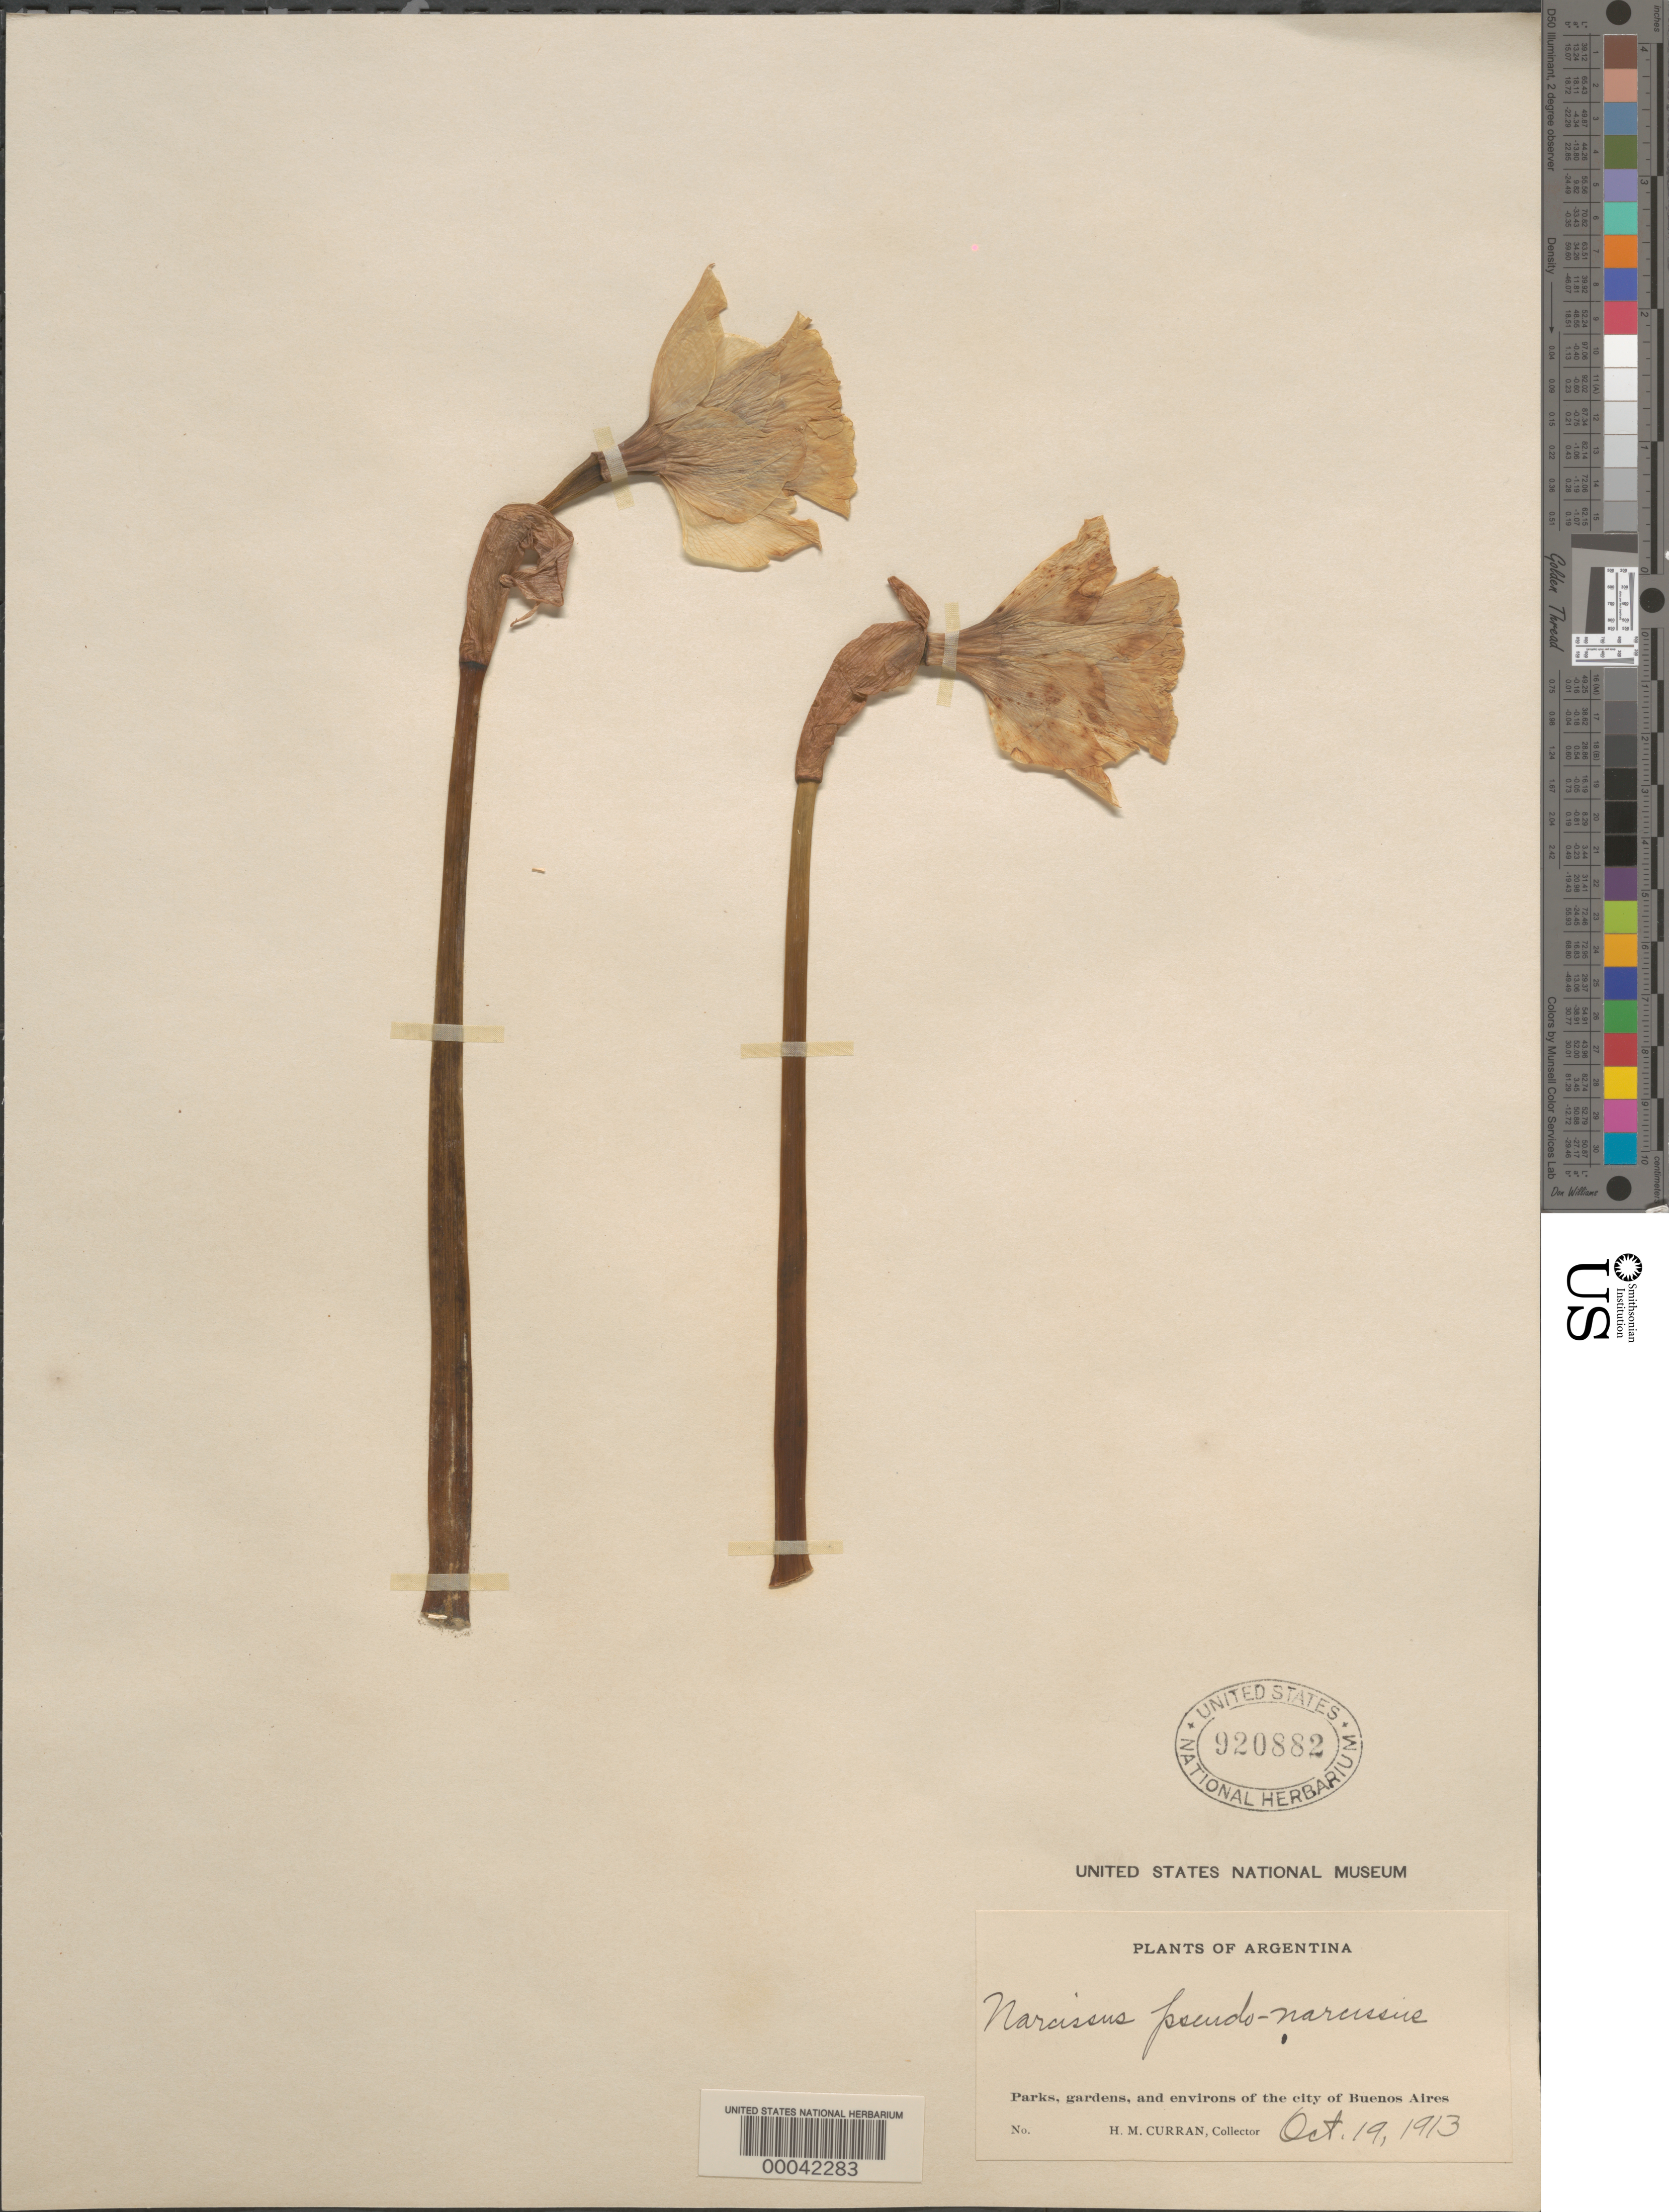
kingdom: Plantae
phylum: Tracheophyta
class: Liliopsida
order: Asparagales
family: Amaryllidaceae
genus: Narcissus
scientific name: Narcissus pseudonarcissus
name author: L.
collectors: H. M. Curran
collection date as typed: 19 Oct 1913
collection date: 1913-10-19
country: Argentina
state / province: Ciudad Autónoma de Buenos Aires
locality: Buenos Aries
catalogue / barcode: US 920882